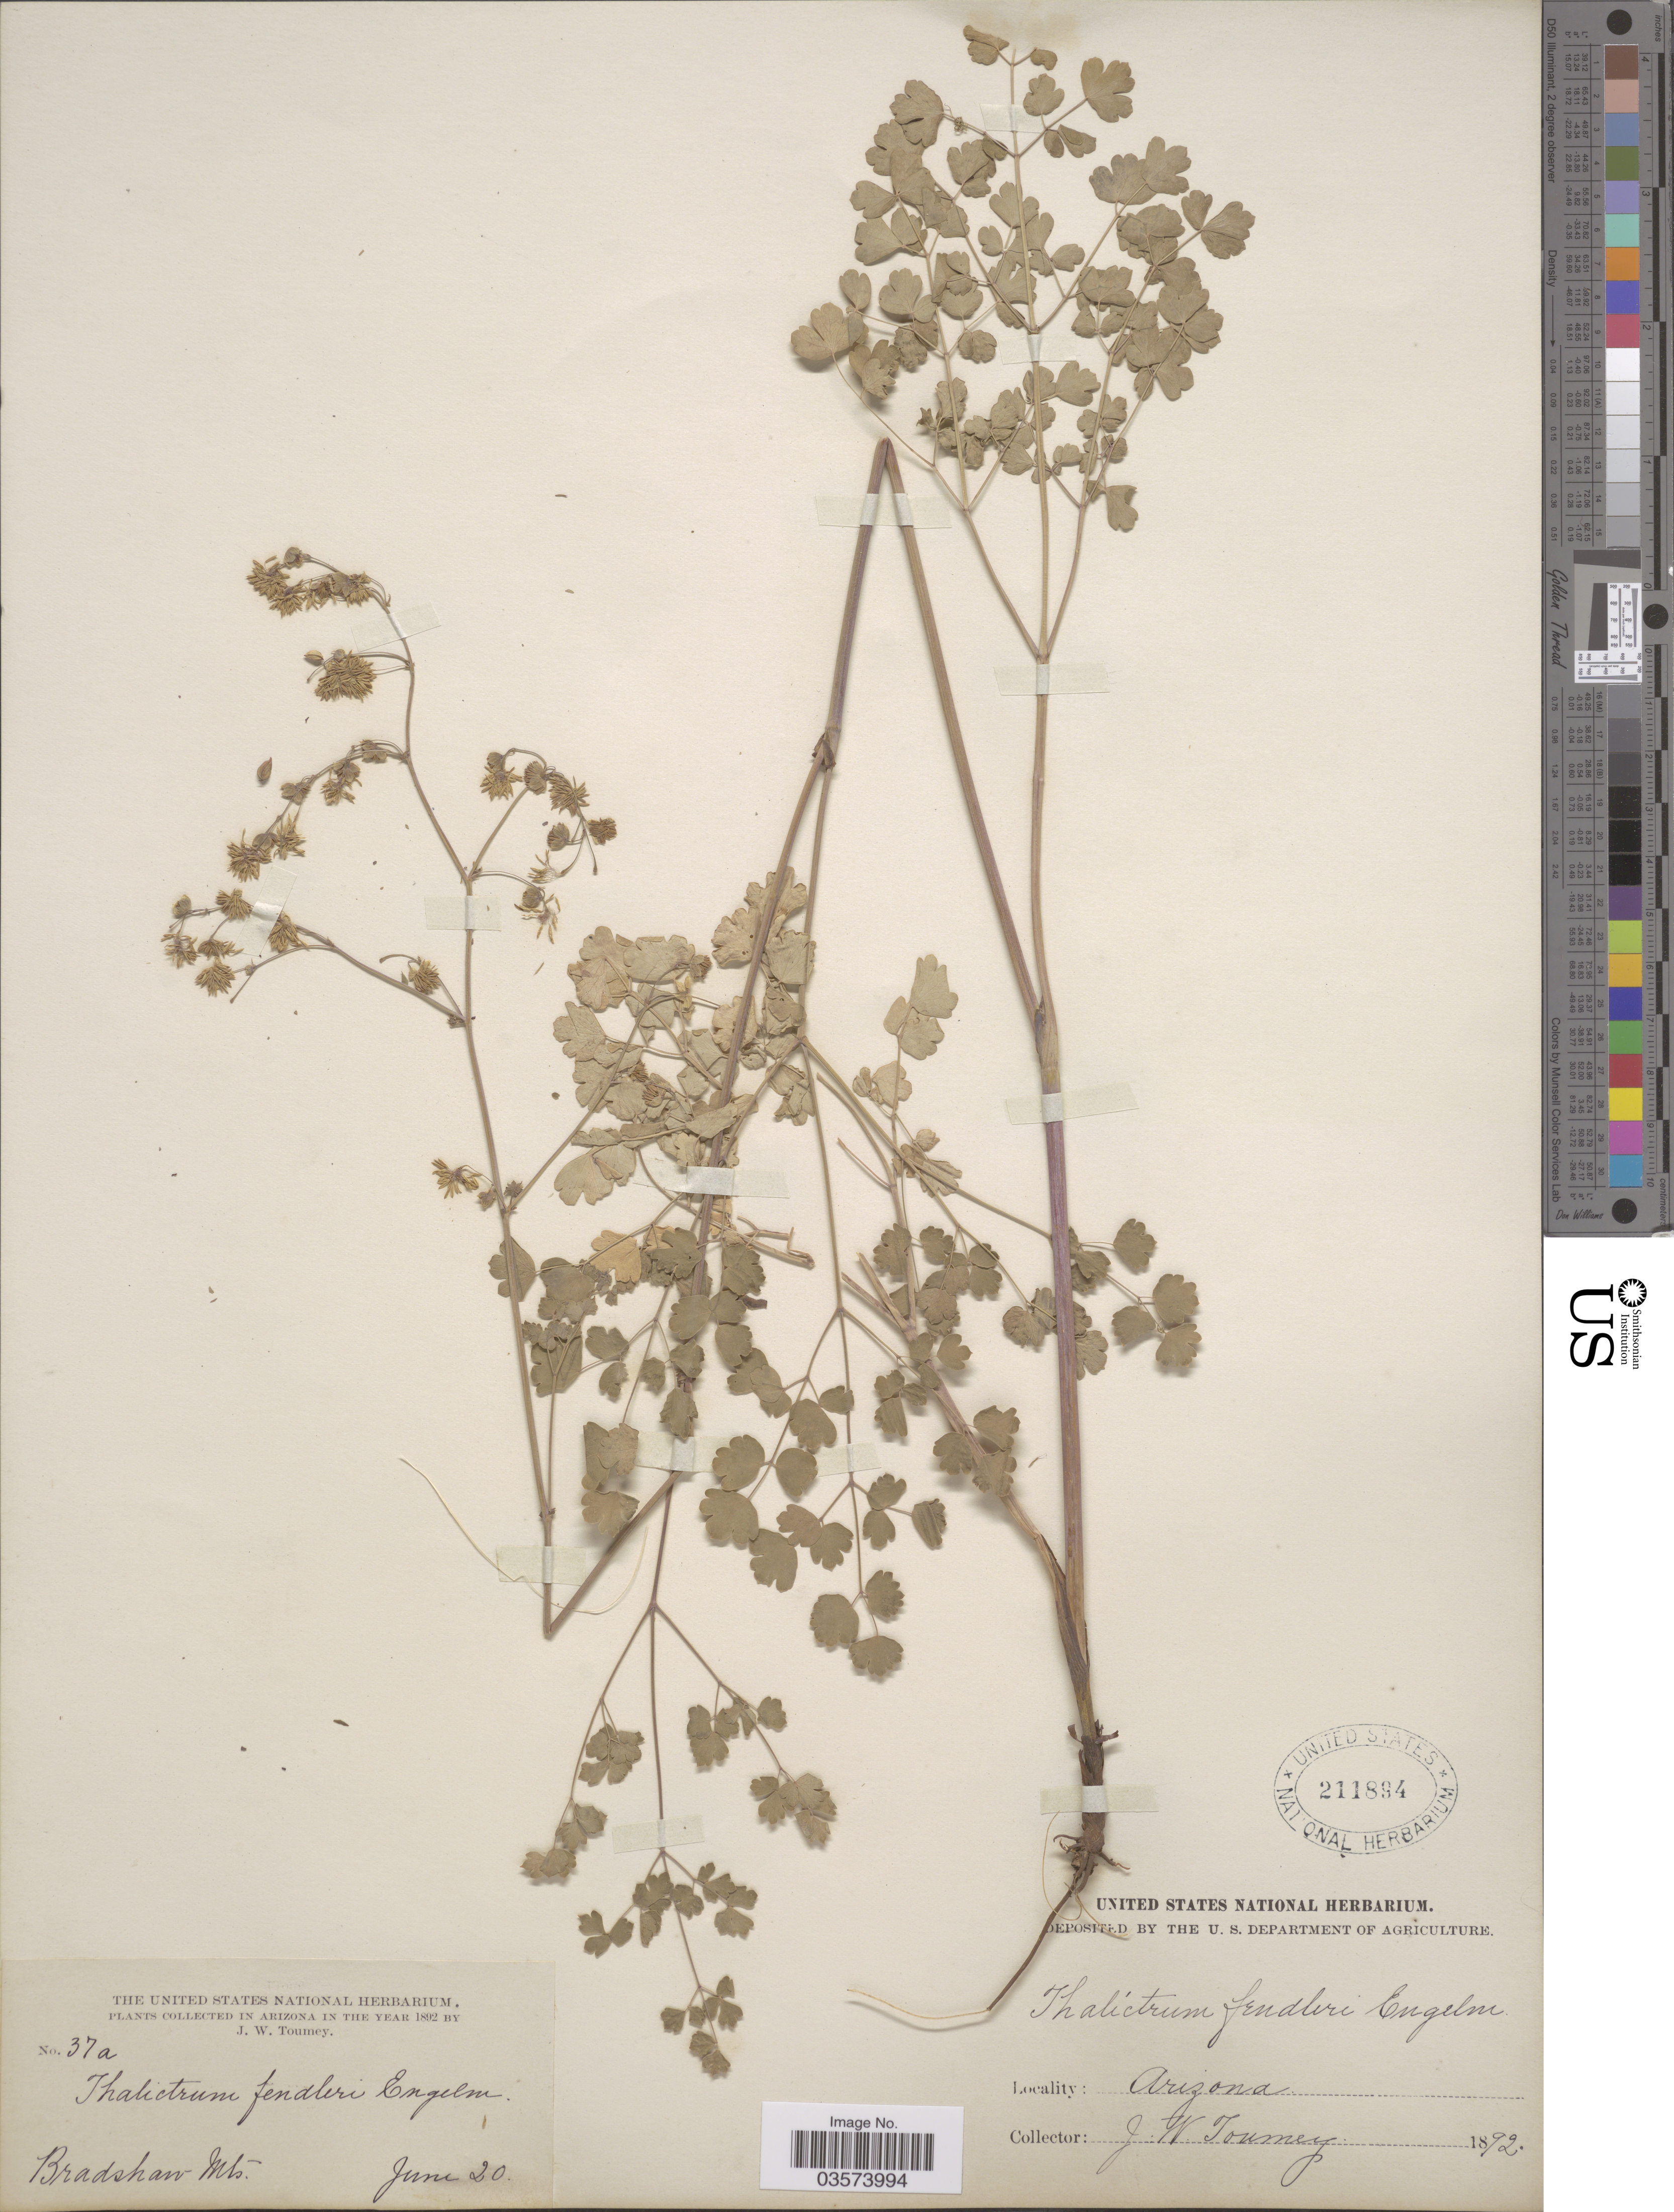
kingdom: Plantae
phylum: Tracheophyta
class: Magnoliopsida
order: Ranunculales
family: Ranunculaceae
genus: Thalictrum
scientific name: Thalictrum fendleri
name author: Engelm. ex A. Gray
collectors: J. W. Toumey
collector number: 37a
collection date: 1892-06-20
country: United States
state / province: Arizona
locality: Bradshaw Mts.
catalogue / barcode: US 211894